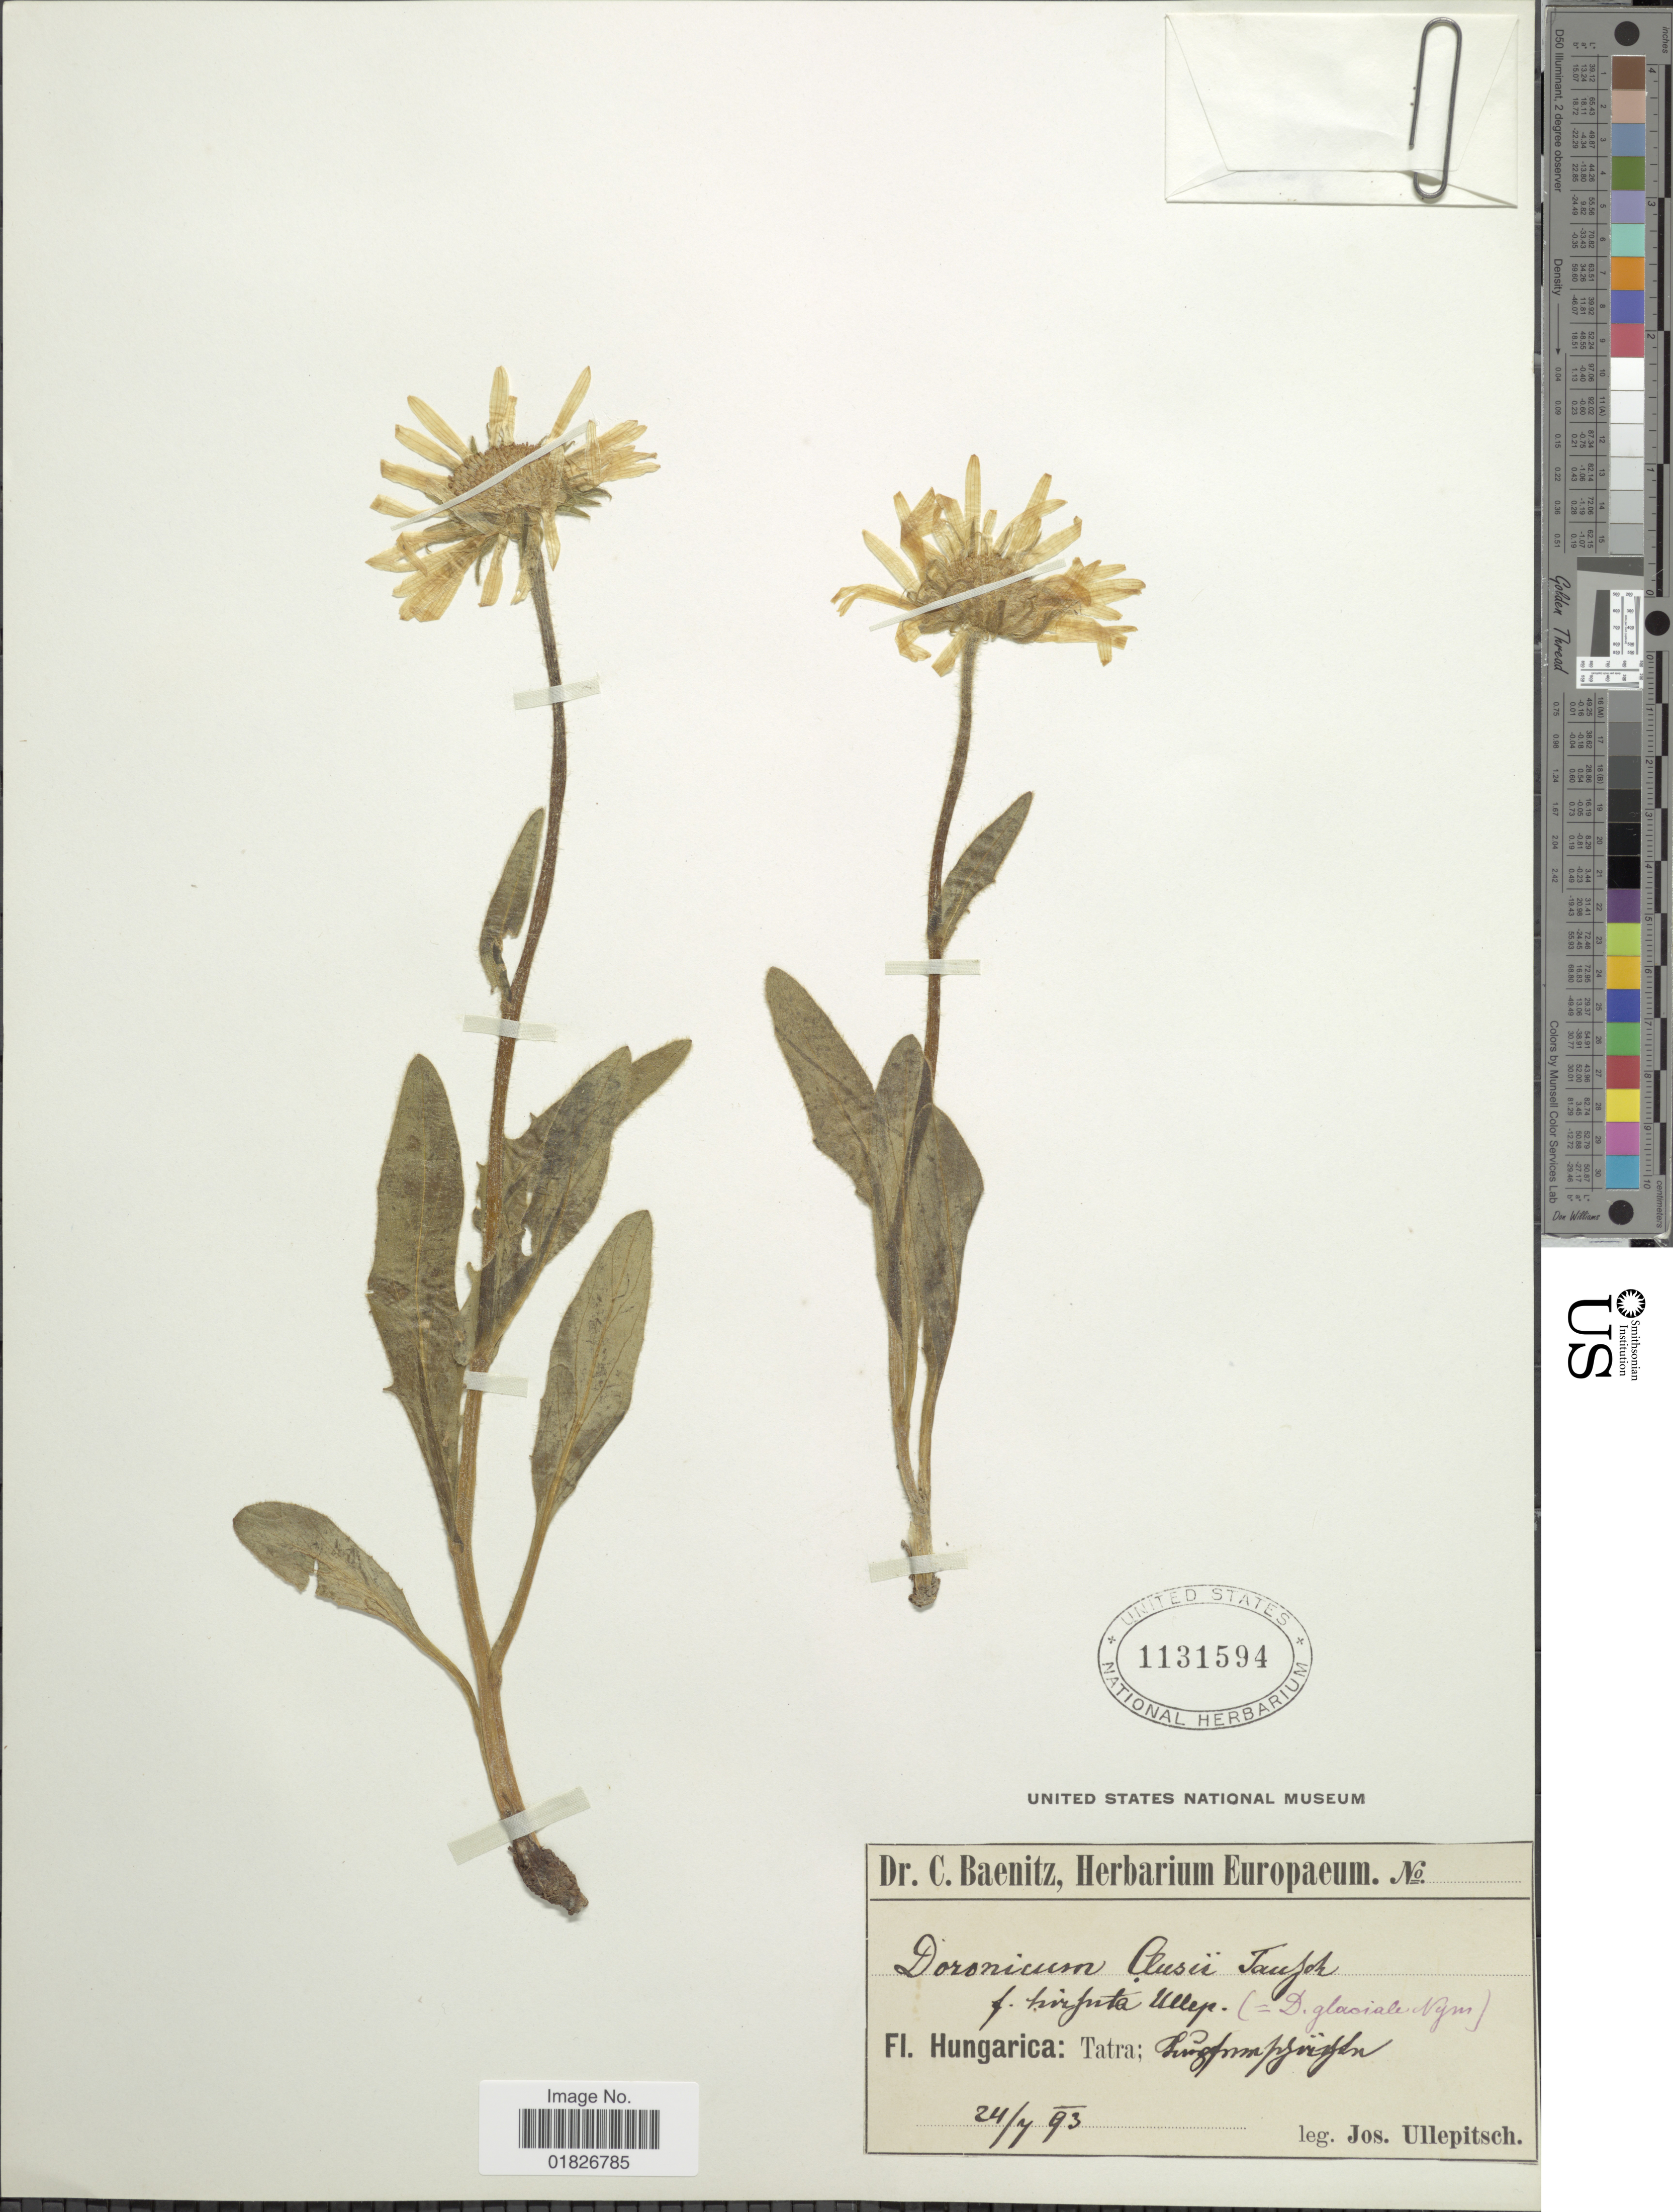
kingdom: Plantae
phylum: Tracheophyta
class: Magnoliopsida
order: Asterales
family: Asteraceae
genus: Doronicum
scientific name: Doronicum clusii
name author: (All.) Tausch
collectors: J. Ullepitsch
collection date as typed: Transcribed d/m/y: 24/7/93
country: Hungary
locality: Hungarica, Tatra, [Foreign script]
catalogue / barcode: US 1131594